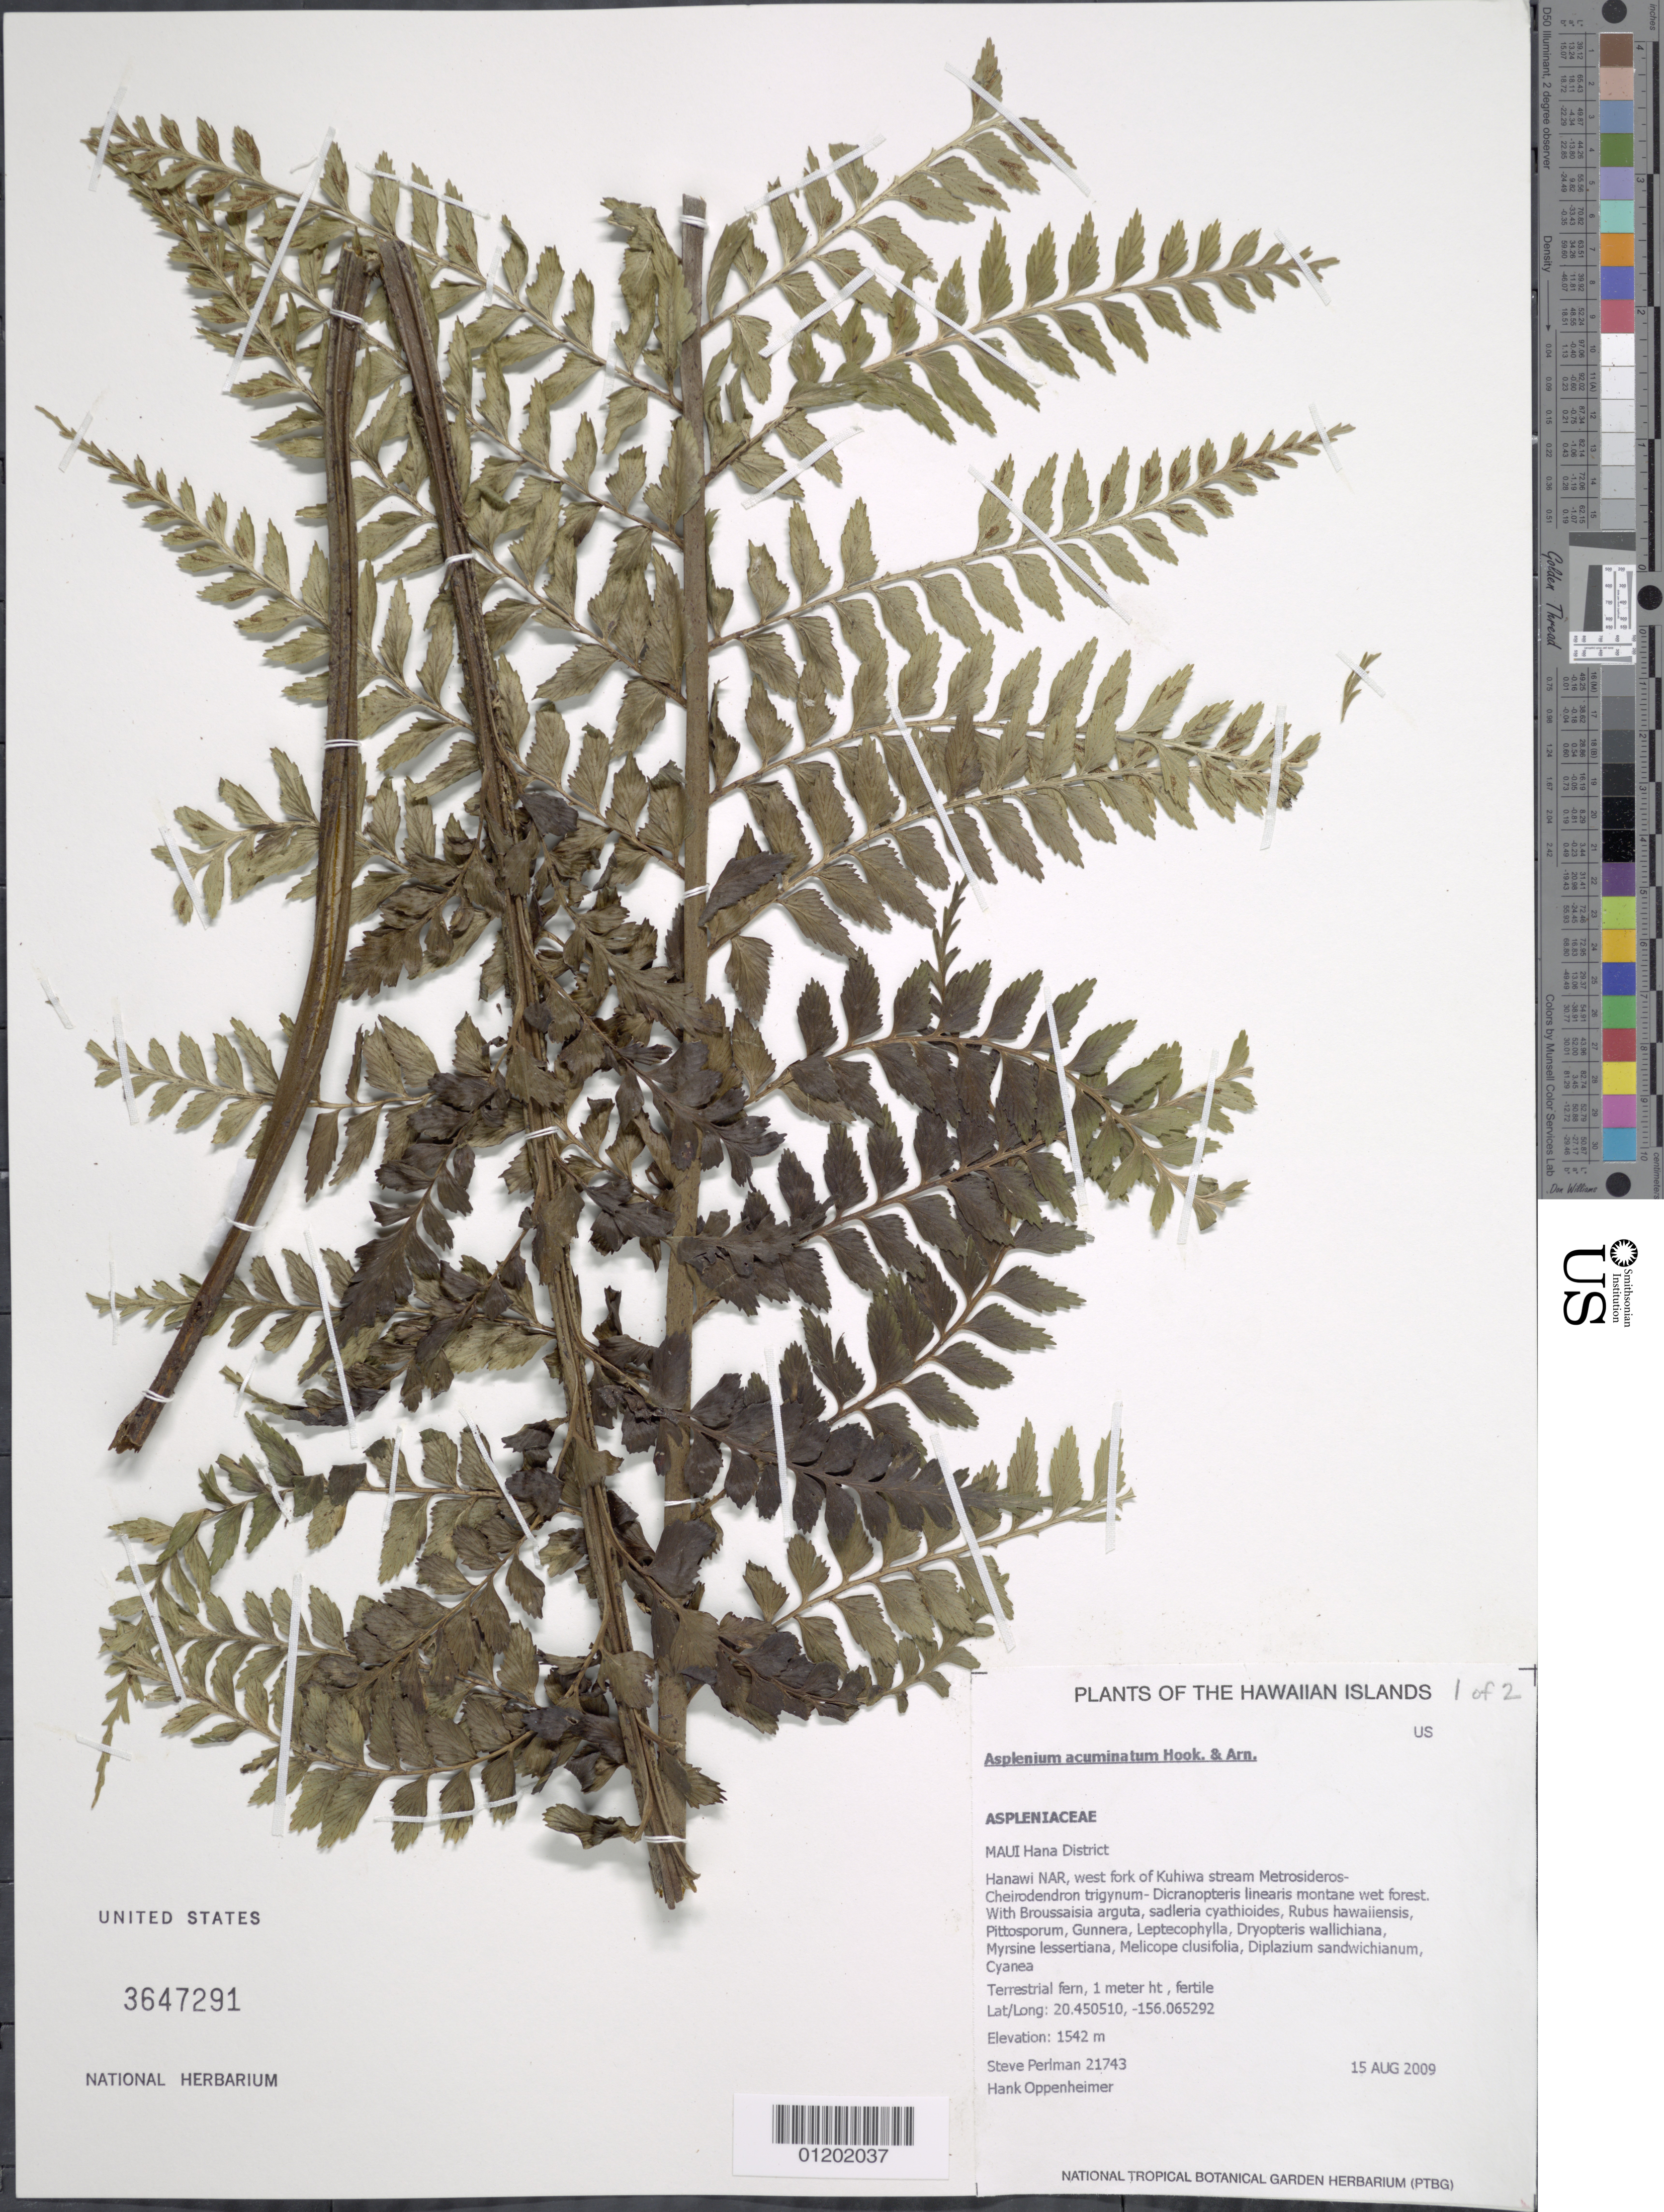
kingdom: Plantae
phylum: Tracheophyta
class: Polypodiopsida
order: Polypodiales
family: Aspleniaceae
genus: Asplenium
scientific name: Asplenium acuminatum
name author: Hook. & Arn.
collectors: S. P. Perlman & H. L. Oppenheimer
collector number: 21743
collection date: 2009-08-15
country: United States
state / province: Hawaii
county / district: Maui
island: Maui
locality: Hamakua District, Hanawi NAR, west fork of Kuhiwa stream.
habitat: Montane wet forest.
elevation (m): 1542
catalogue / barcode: US 3647291